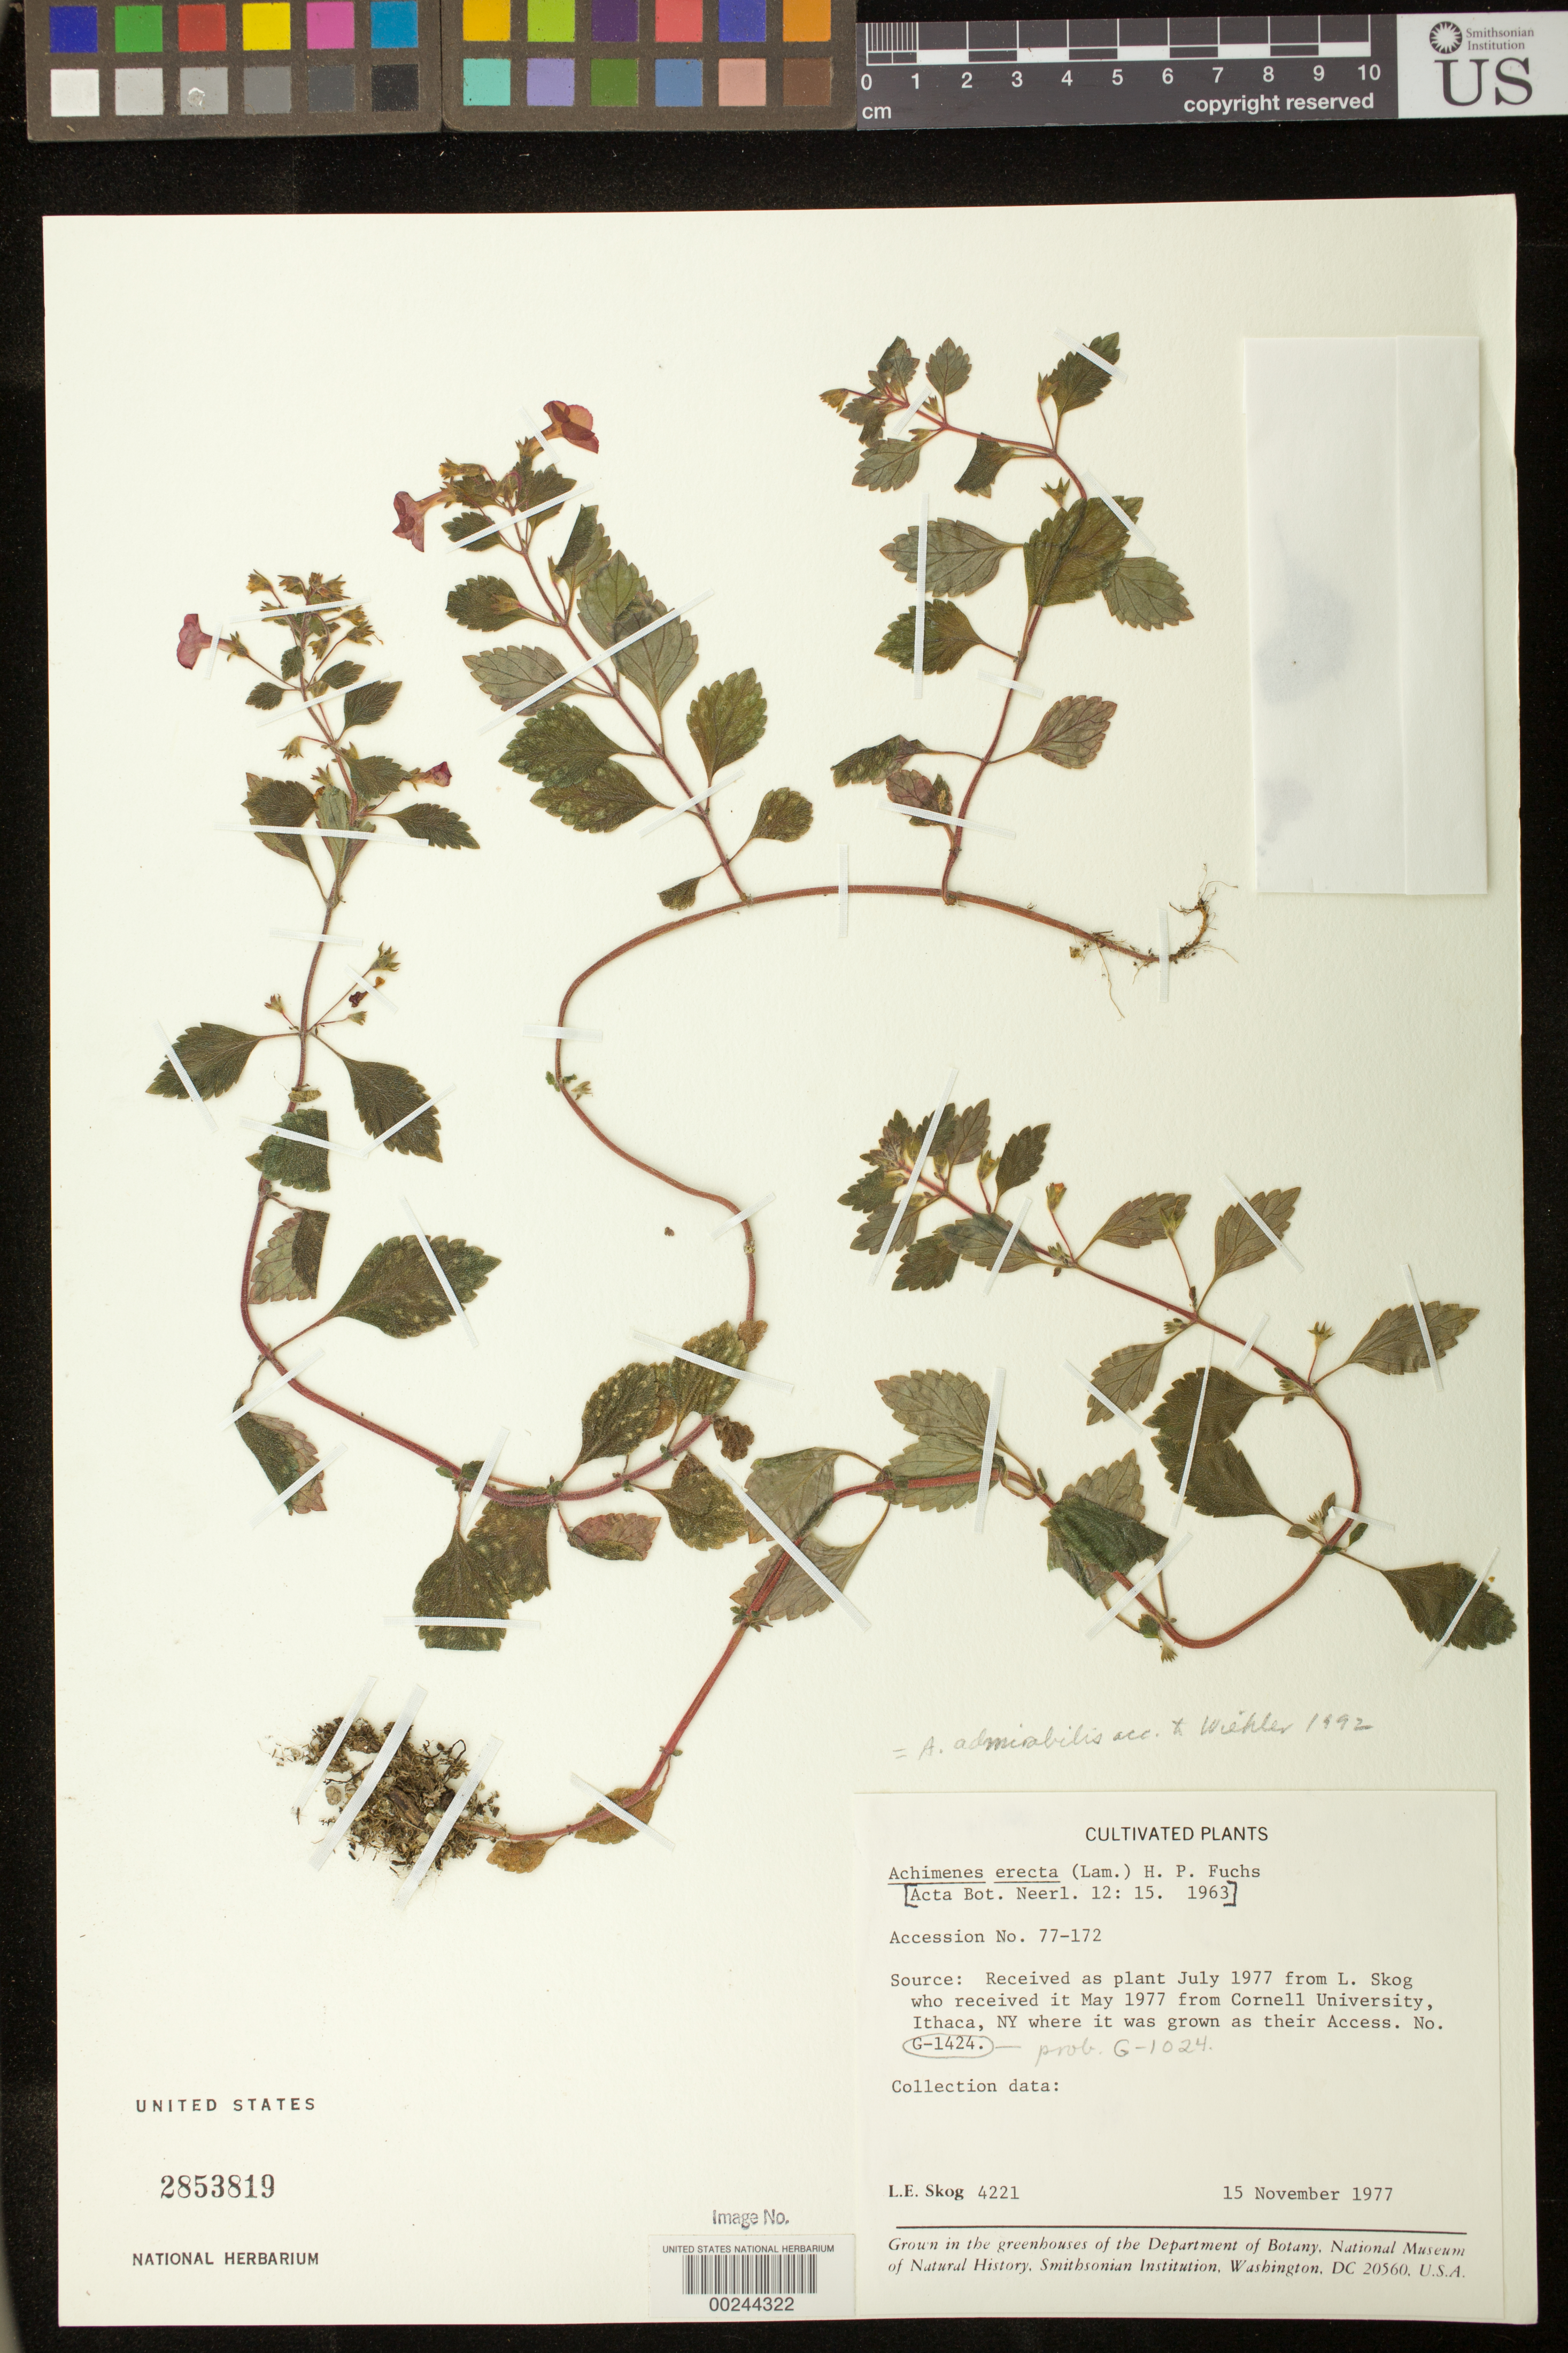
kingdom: Plantae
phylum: Tracheophyta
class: Magnoliopsida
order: Lamiales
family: Gesneriaceae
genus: Achimenes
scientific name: Achimenes admirabilis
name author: Wiehler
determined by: Skog, Laurence E.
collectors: L. E. Skog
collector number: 4221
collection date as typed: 15 Nov 1977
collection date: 1977-11-15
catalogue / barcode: US 2853819